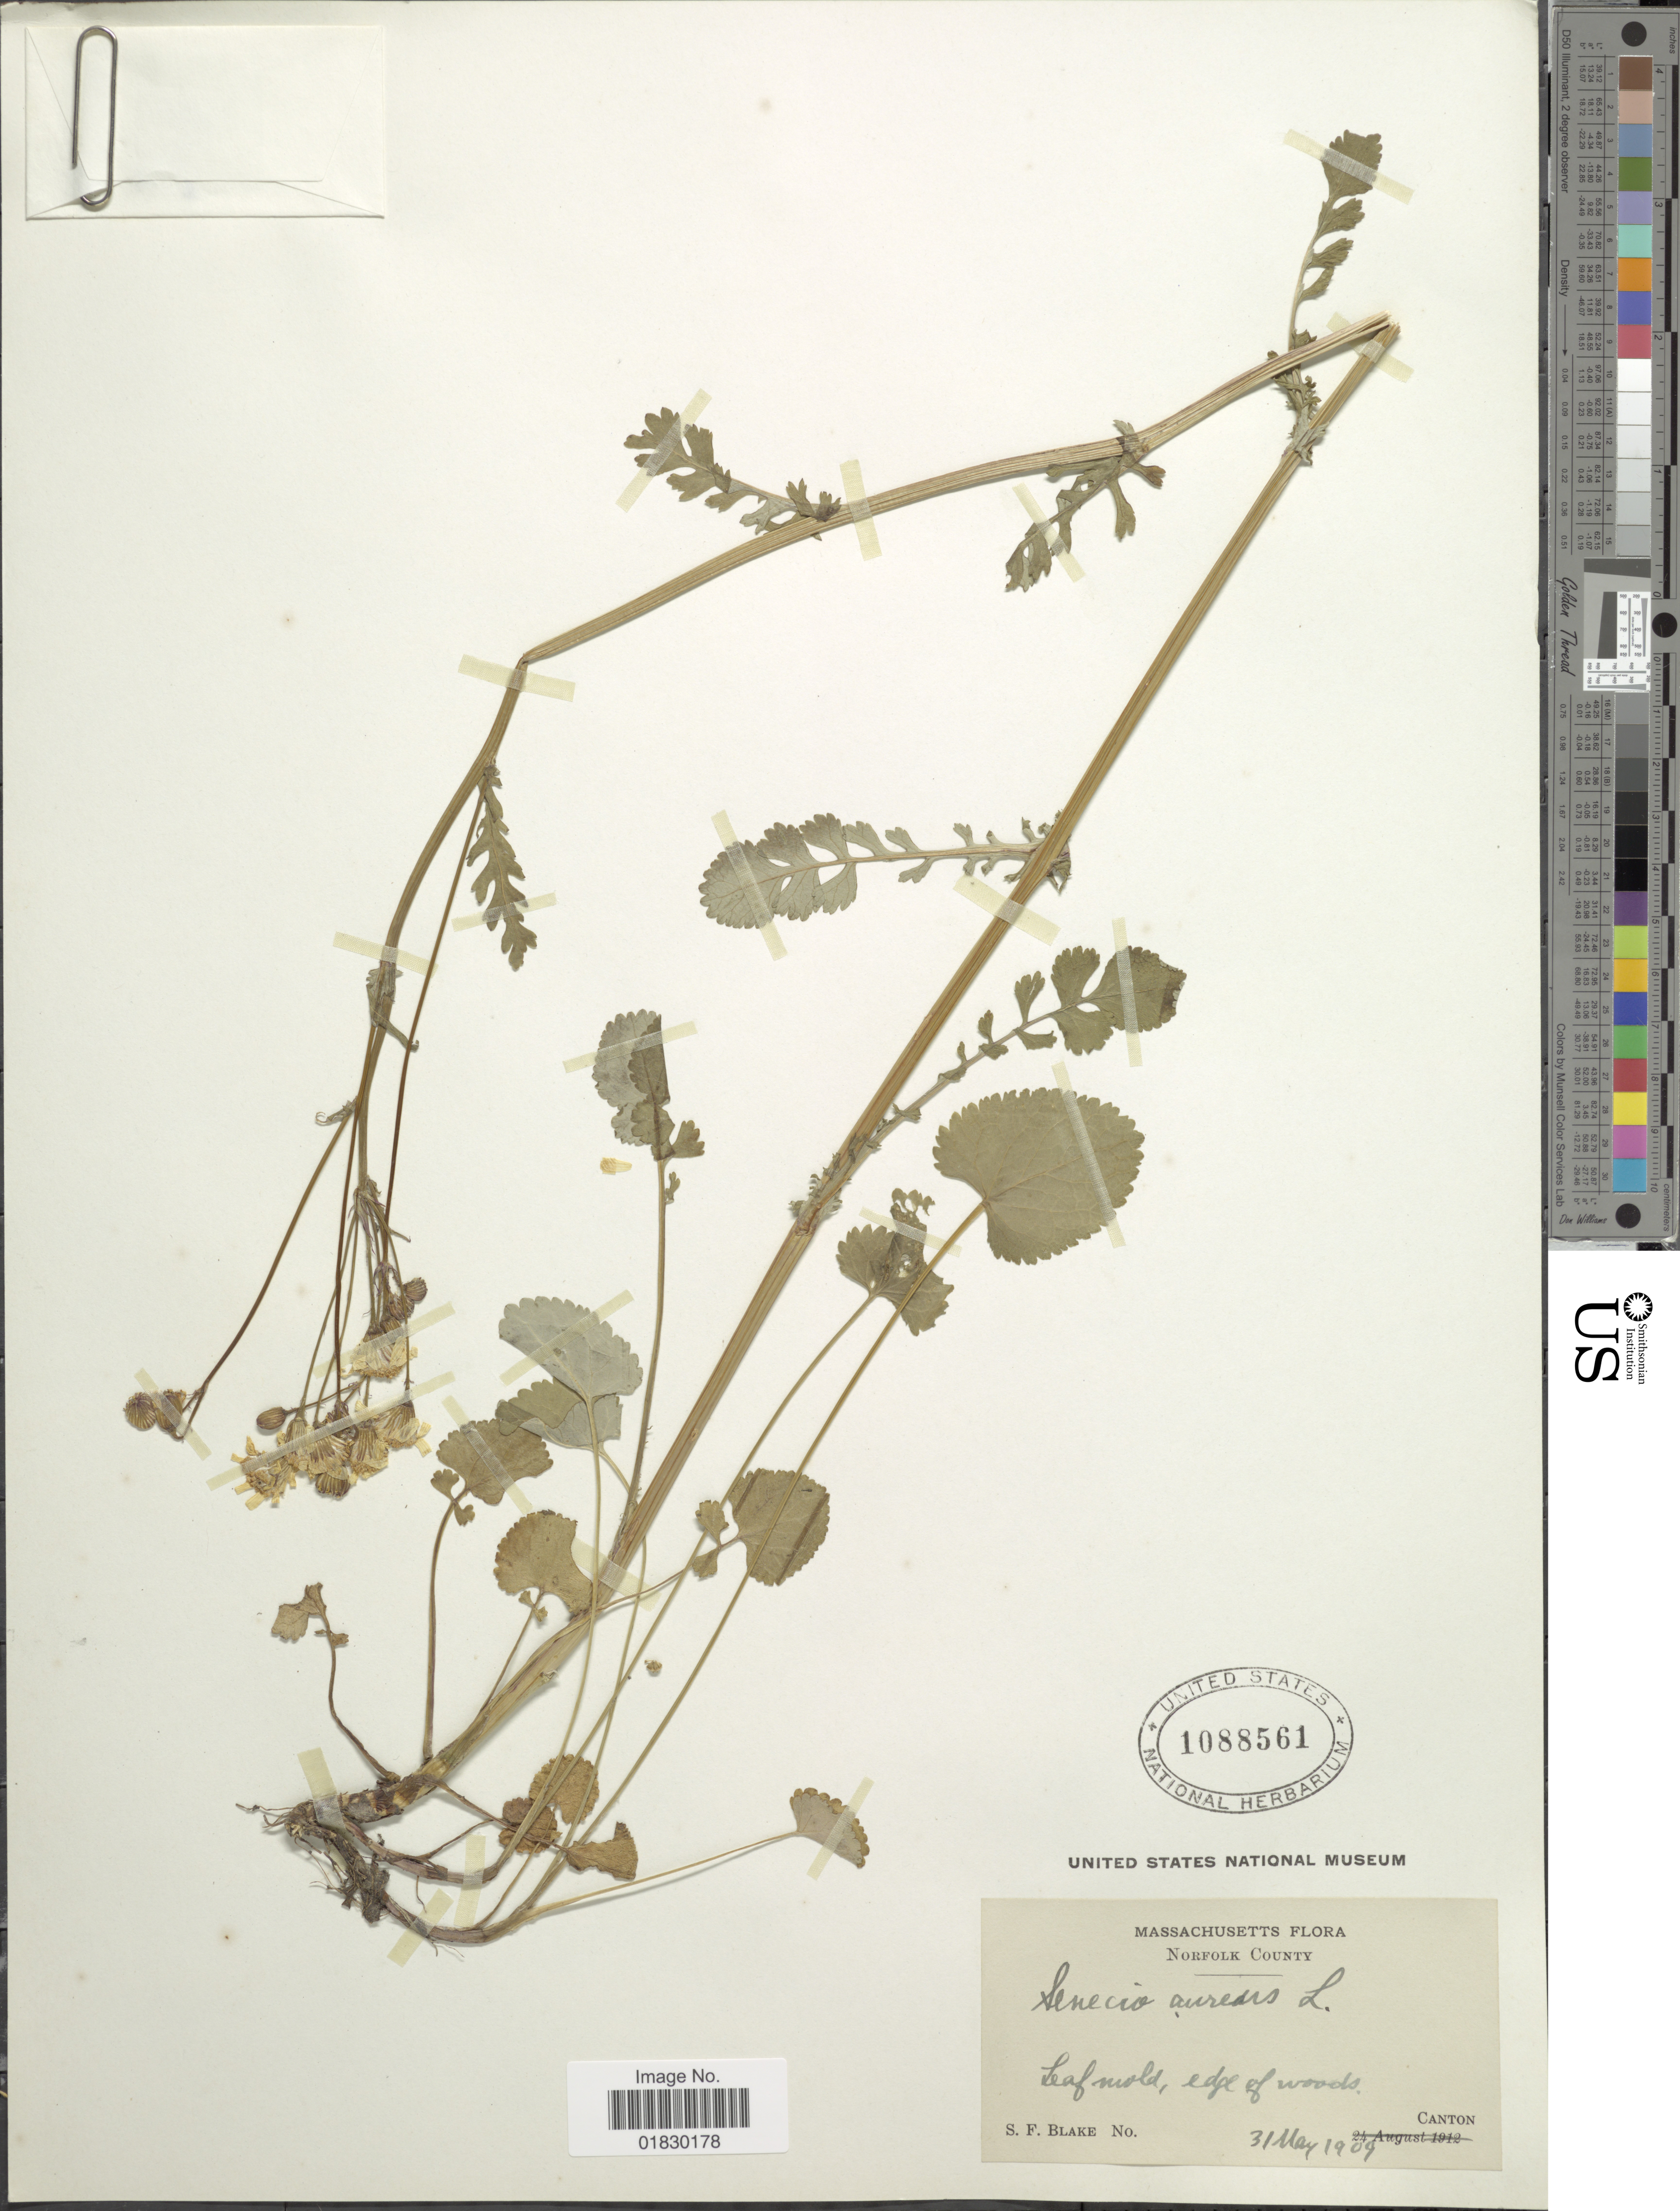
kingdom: Plantae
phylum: Tracheophyta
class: Magnoliopsida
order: Asterales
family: Asteraceae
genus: Packera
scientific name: Packera aurea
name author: (L.) Á. Löve & D. Löve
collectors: S. Blake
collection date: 1909-05-31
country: United States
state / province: Massachusetts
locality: Norfollk County, Leaf mold, edge of woods, Canton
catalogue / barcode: US 1088561